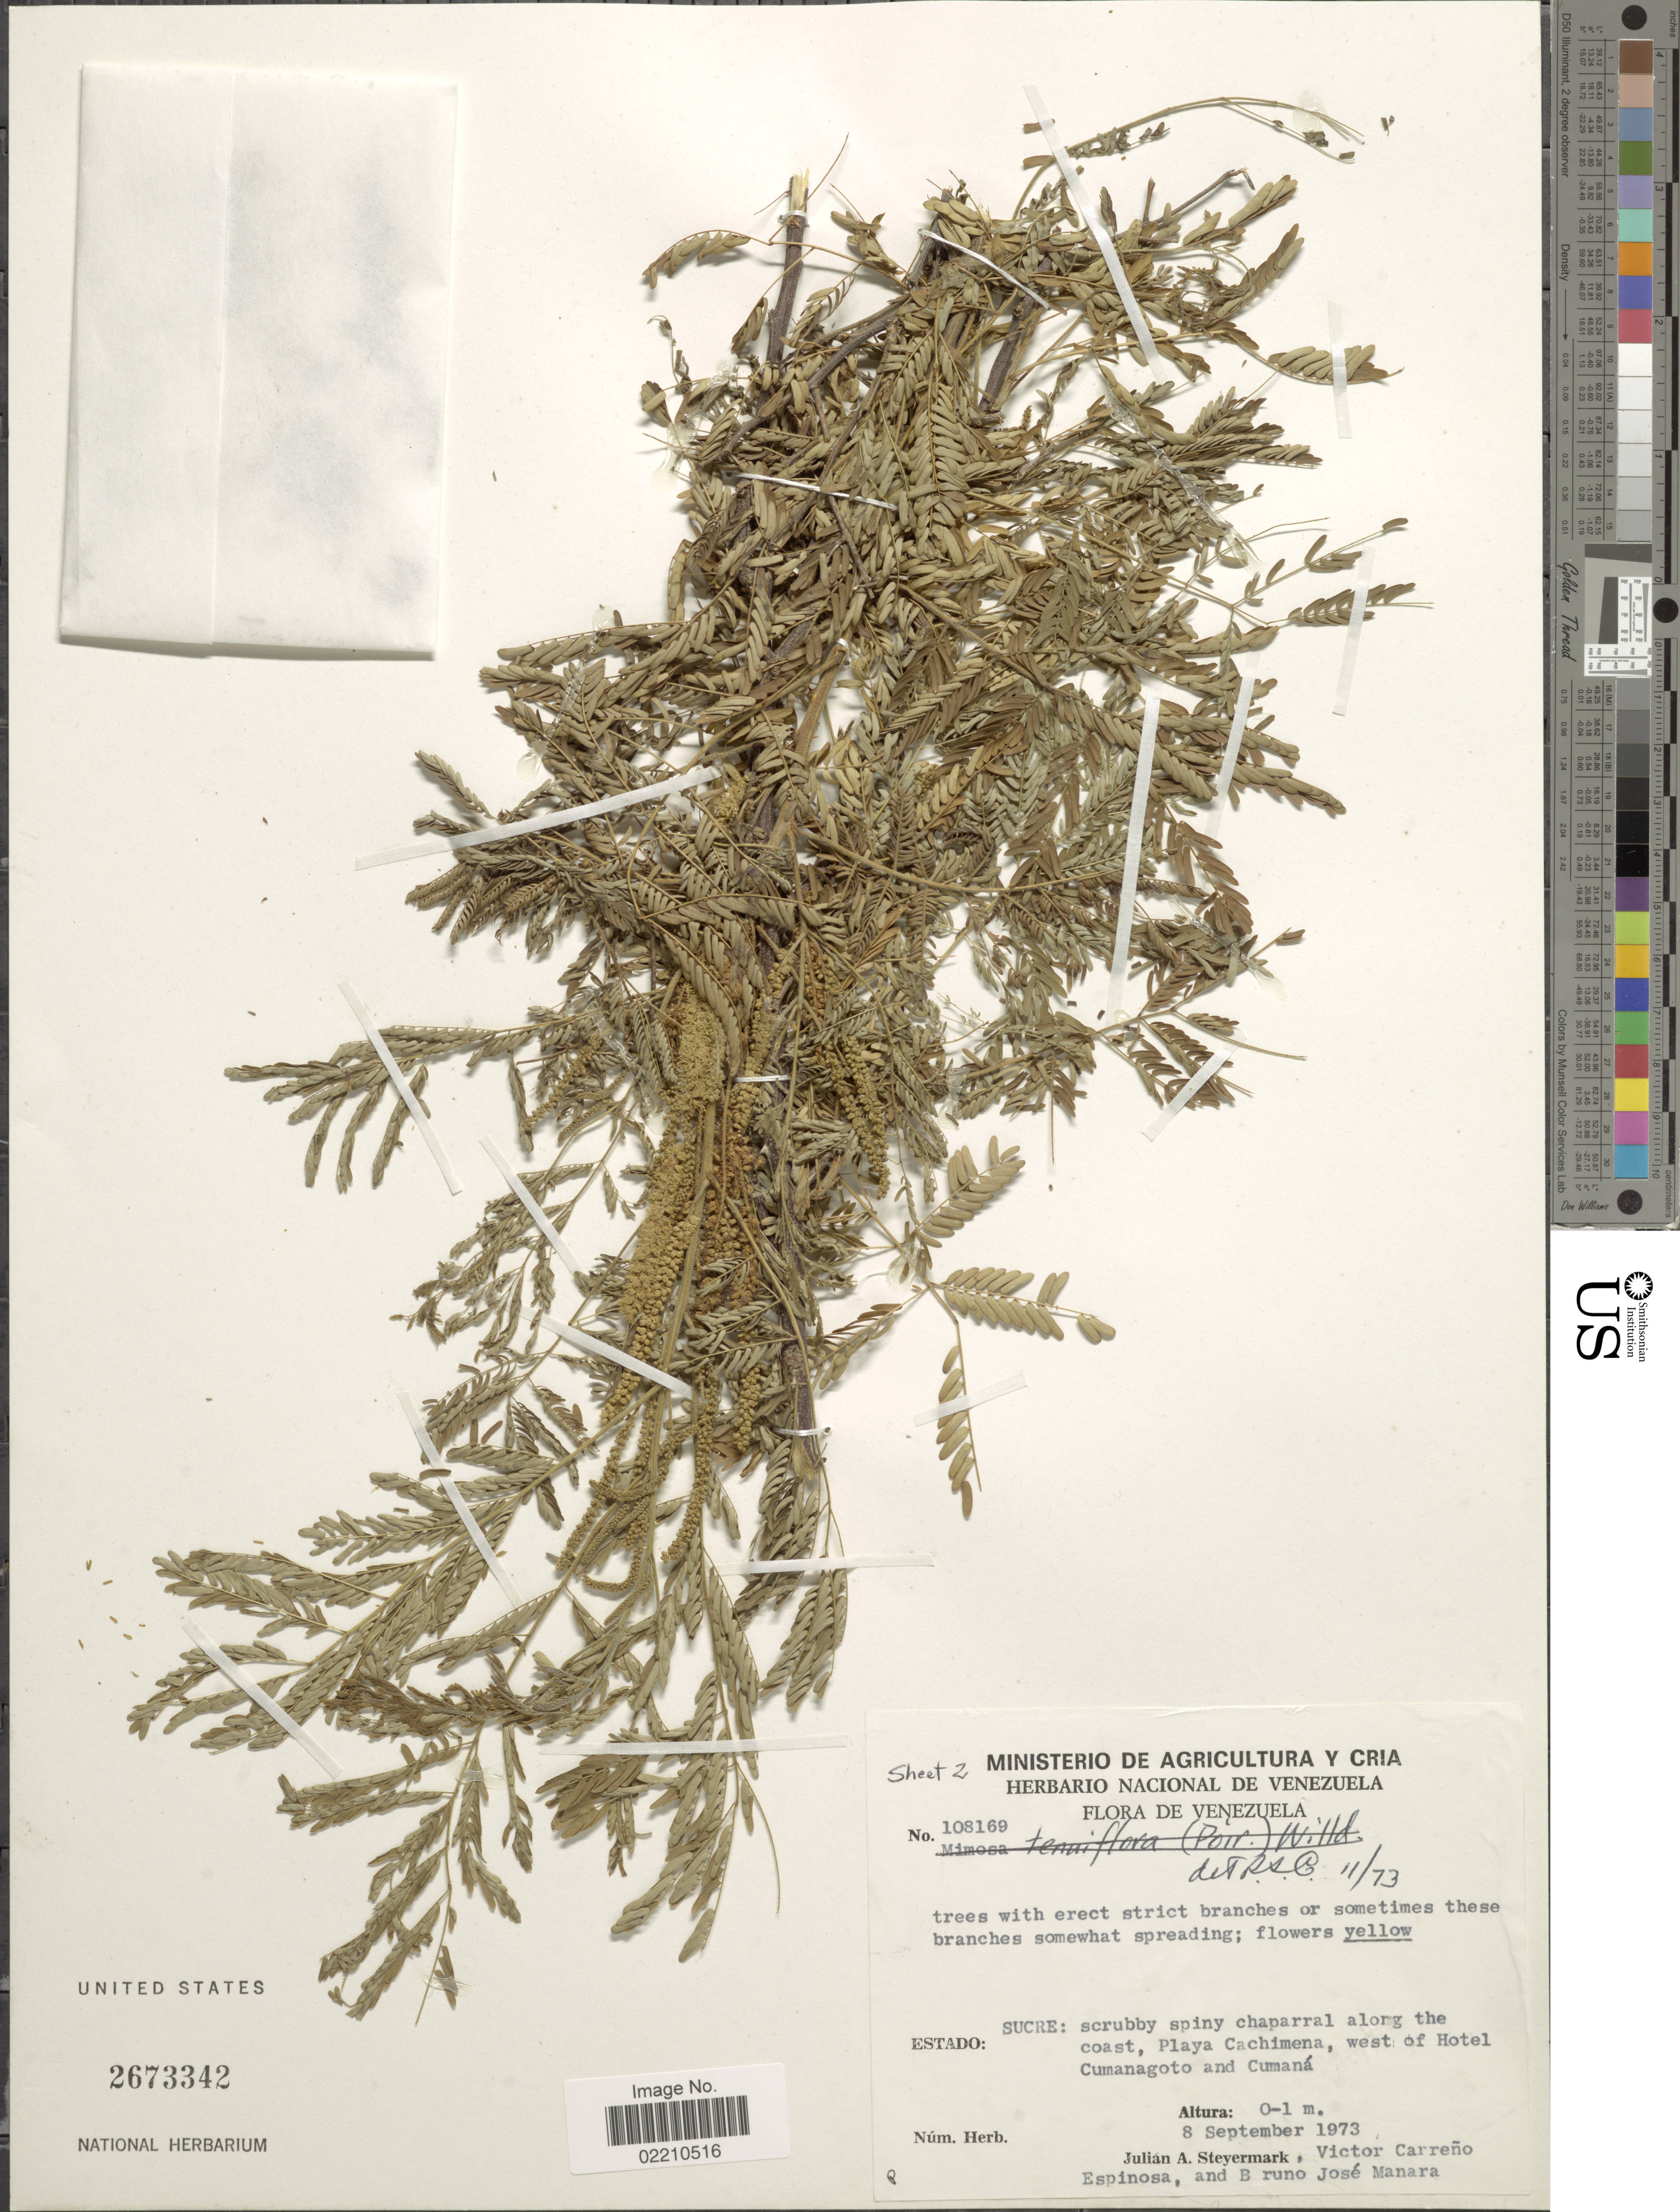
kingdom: Plantae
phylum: Tracheophyta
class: Magnoliopsida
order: Fabales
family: Fabaceae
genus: Piptadenia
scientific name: Piptadenia flava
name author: (DC.) Benth.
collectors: J. Steyermark, V. Carreño E. & B. Manara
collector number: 108169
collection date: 1973-09-08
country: Venezuela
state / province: Sucre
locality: Estado: Sucre: scrubby spiny chaparral along coast, Playa Cachimena, west of Hotel Cumanagoto and Cumana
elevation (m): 0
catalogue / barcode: US 2673342